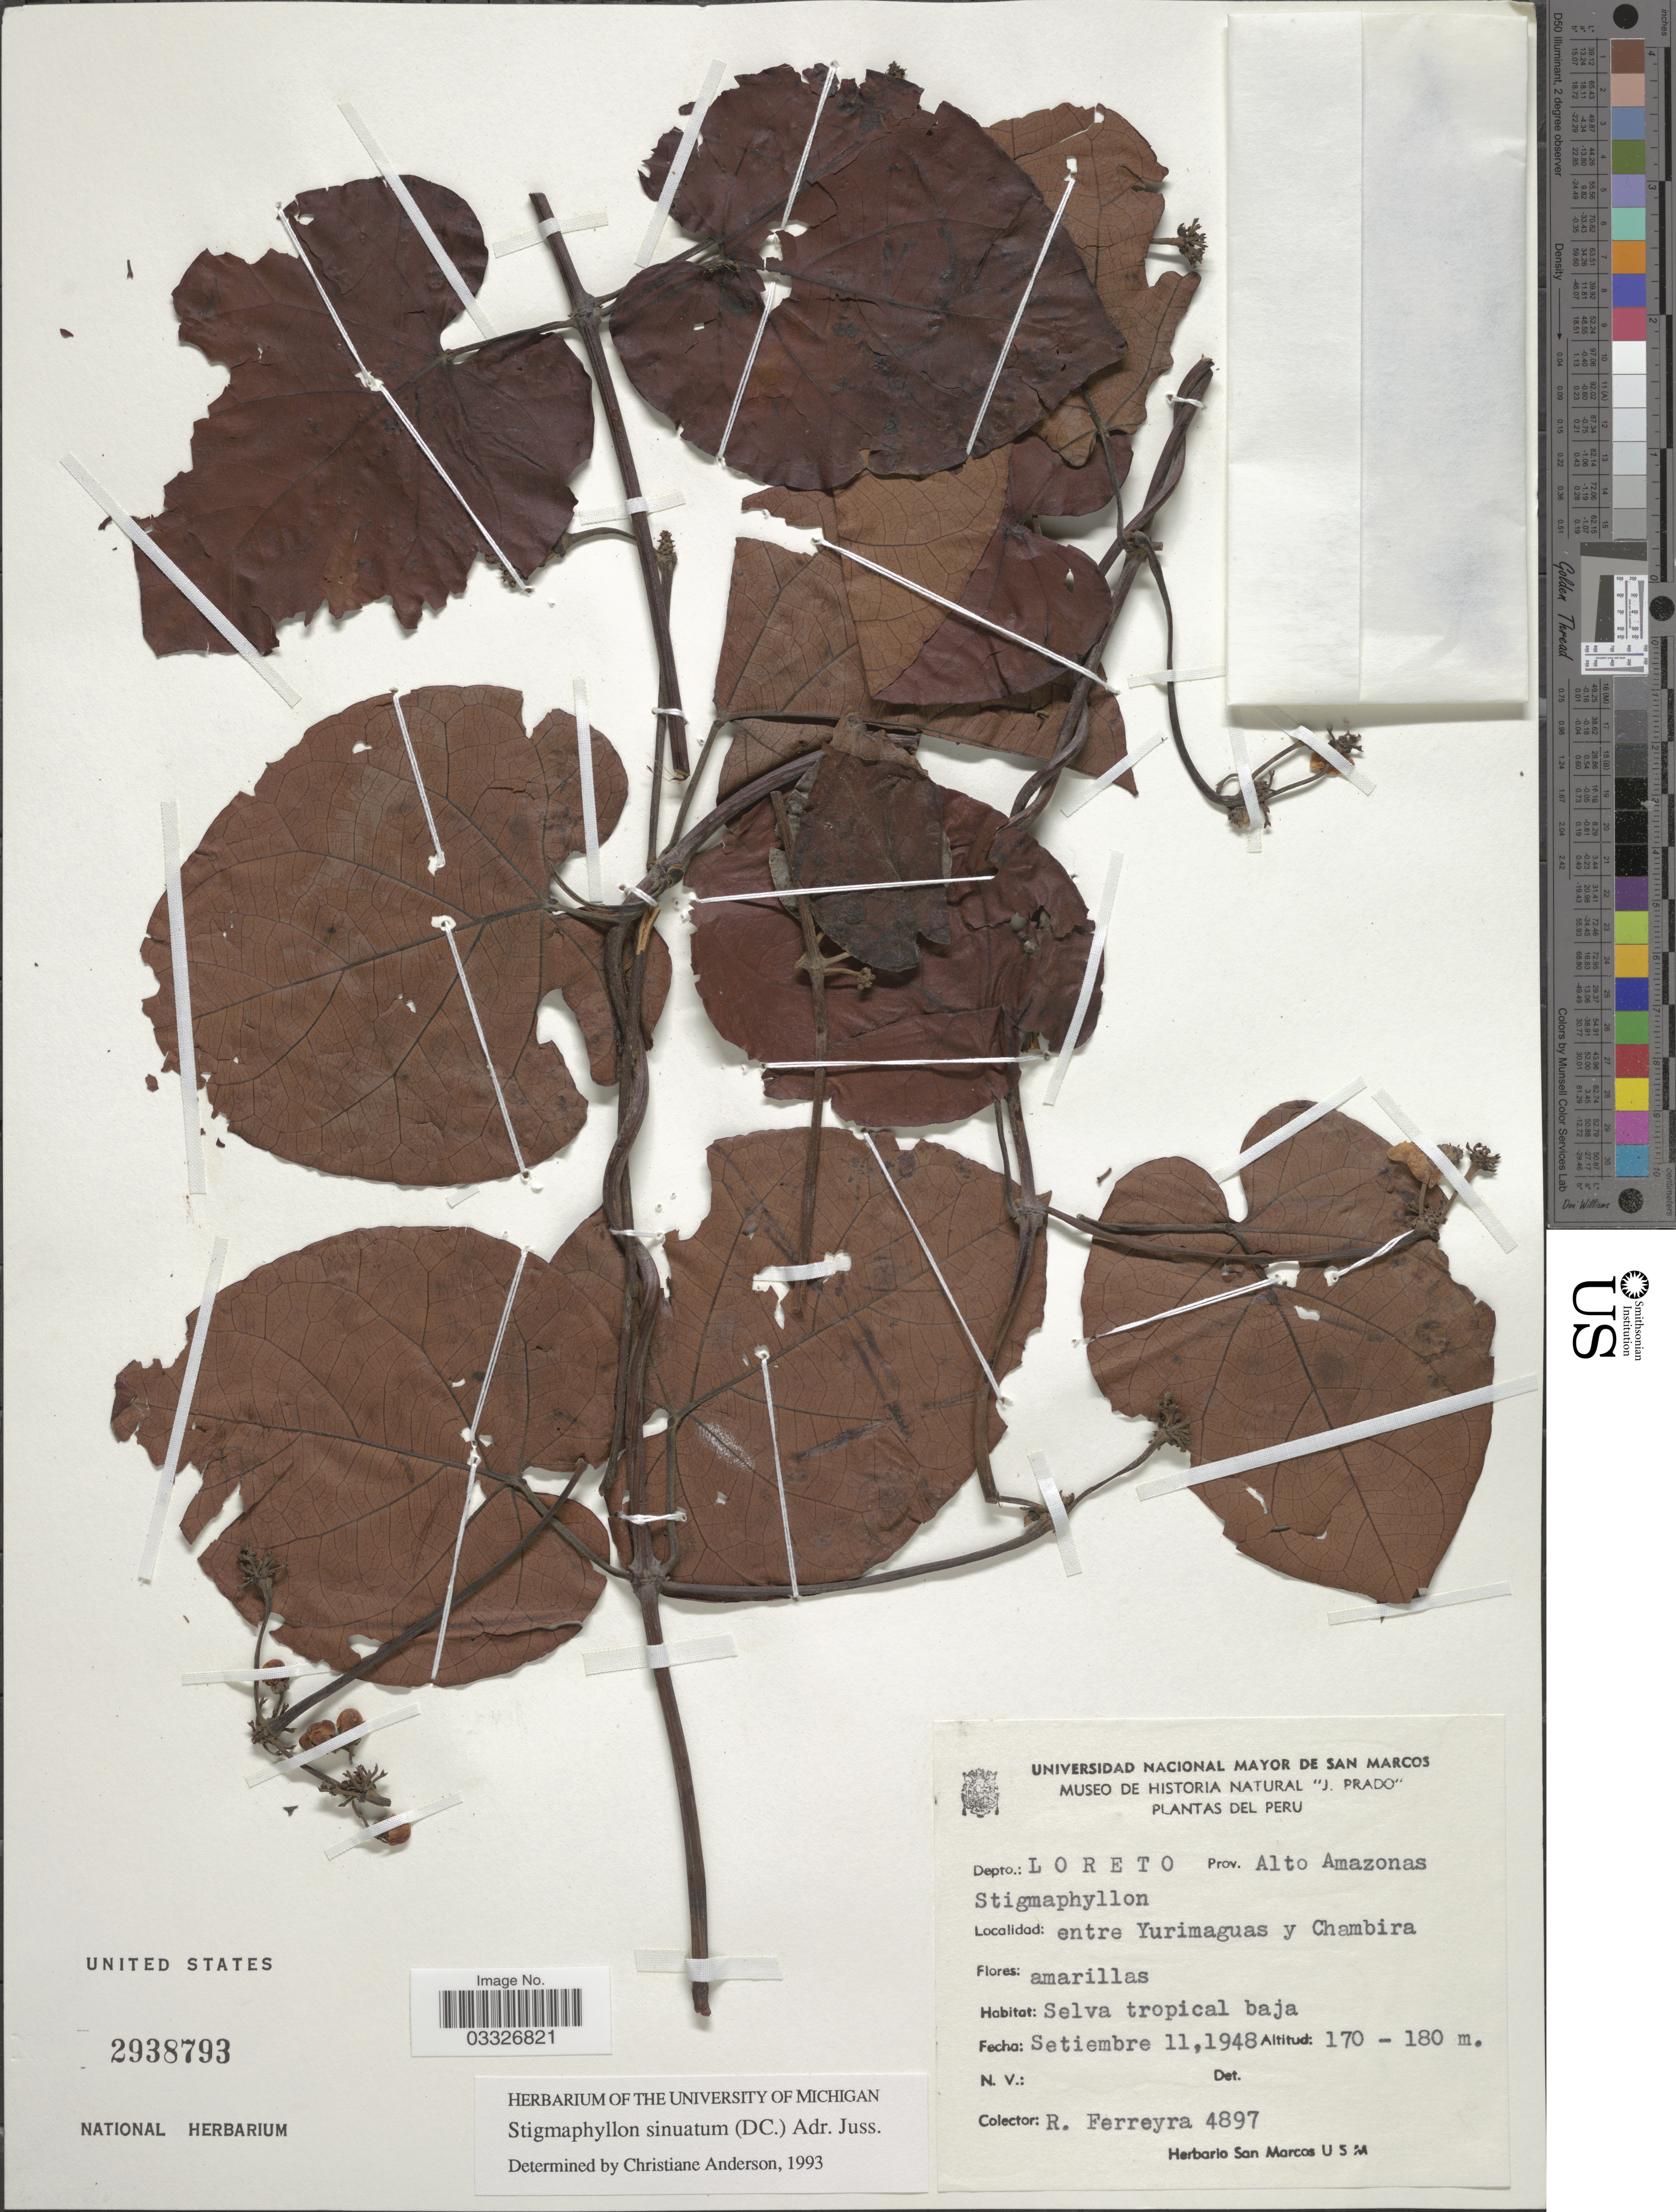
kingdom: Plantae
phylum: Tracheophyta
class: Magnoliopsida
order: Malpighiales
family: Malpighiaceae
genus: Stigmaphyllon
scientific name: Stigmaphyllon sinuatum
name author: (DC.) A. Juss.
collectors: R. A. Ferreyra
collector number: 4897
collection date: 1948-09-11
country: Peru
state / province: Loreto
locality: Depto.: Loreto Prov. Alto Amazonas, entre Yurimaguas y Chambira.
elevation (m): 170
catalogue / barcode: US 2938793